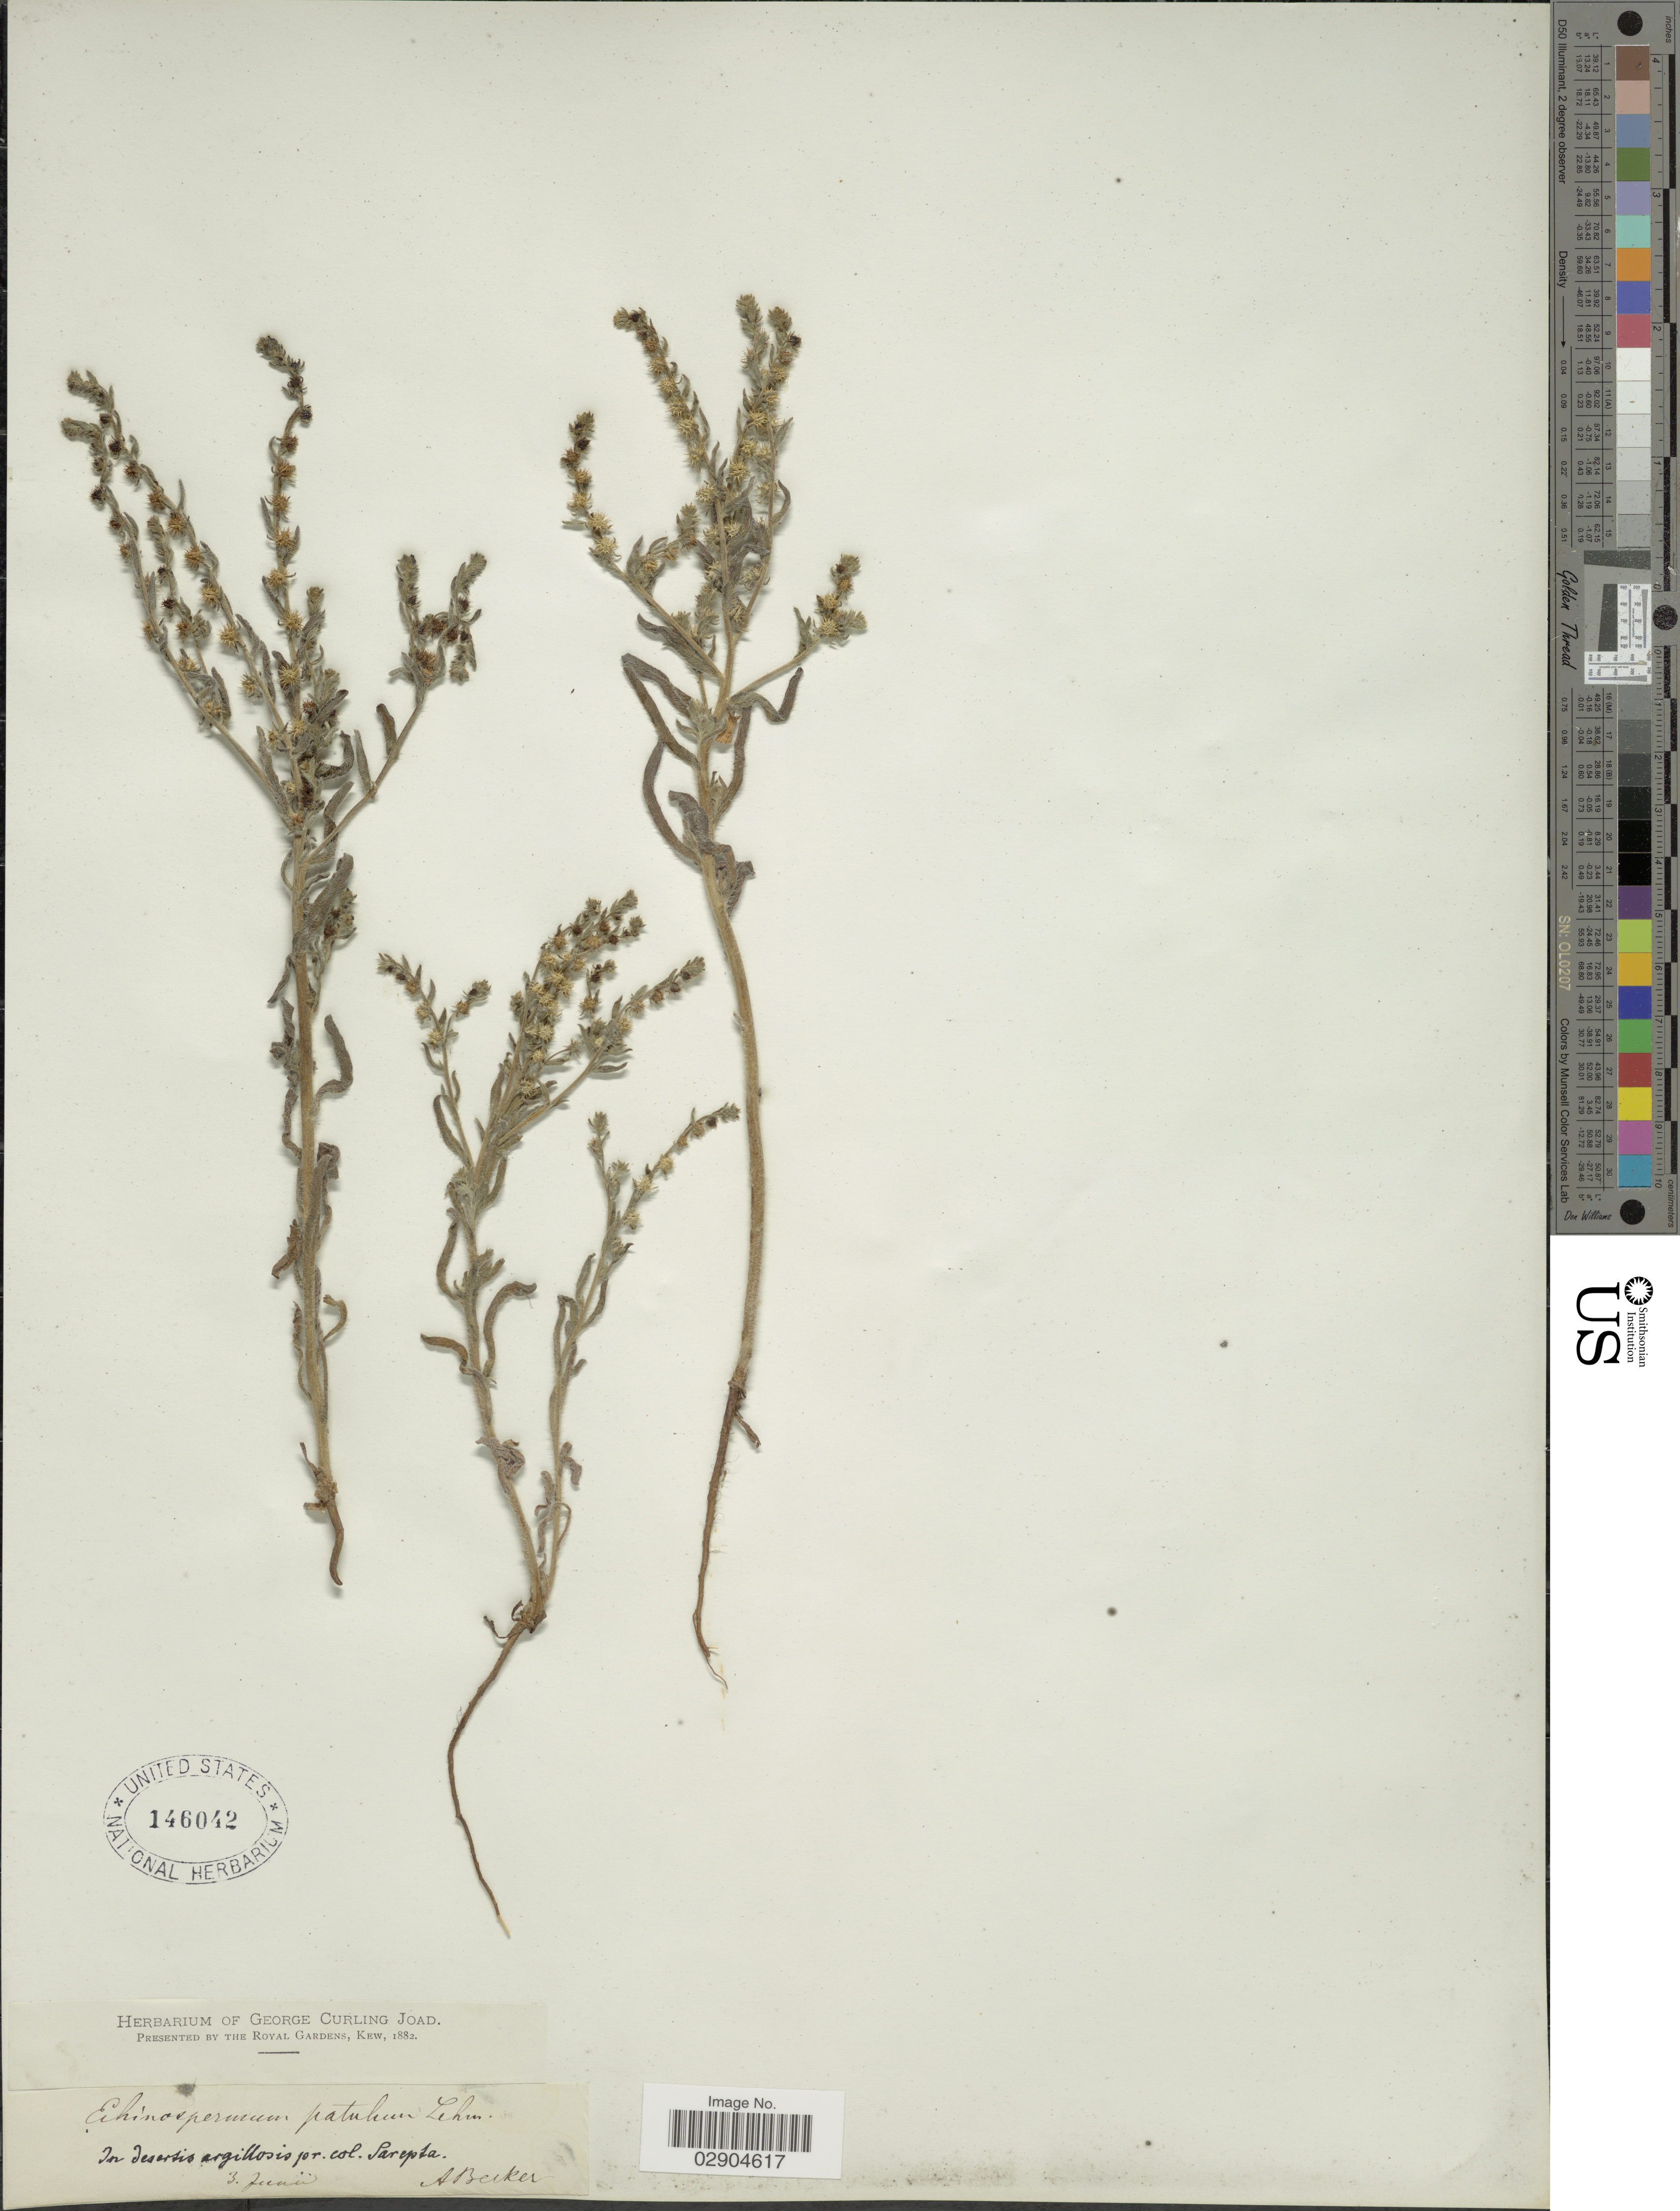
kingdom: Plantae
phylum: Tracheophyta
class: Magnoliopsida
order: Boraginales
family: Boraginaceae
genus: Lappula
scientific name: Lappula marginata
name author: (M. Bieb.) Gürke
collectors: A. Becker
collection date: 1882-06-03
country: Russian Federation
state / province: Volgograd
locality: In desertis argillosis pr. col. Sarepta.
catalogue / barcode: US 146042